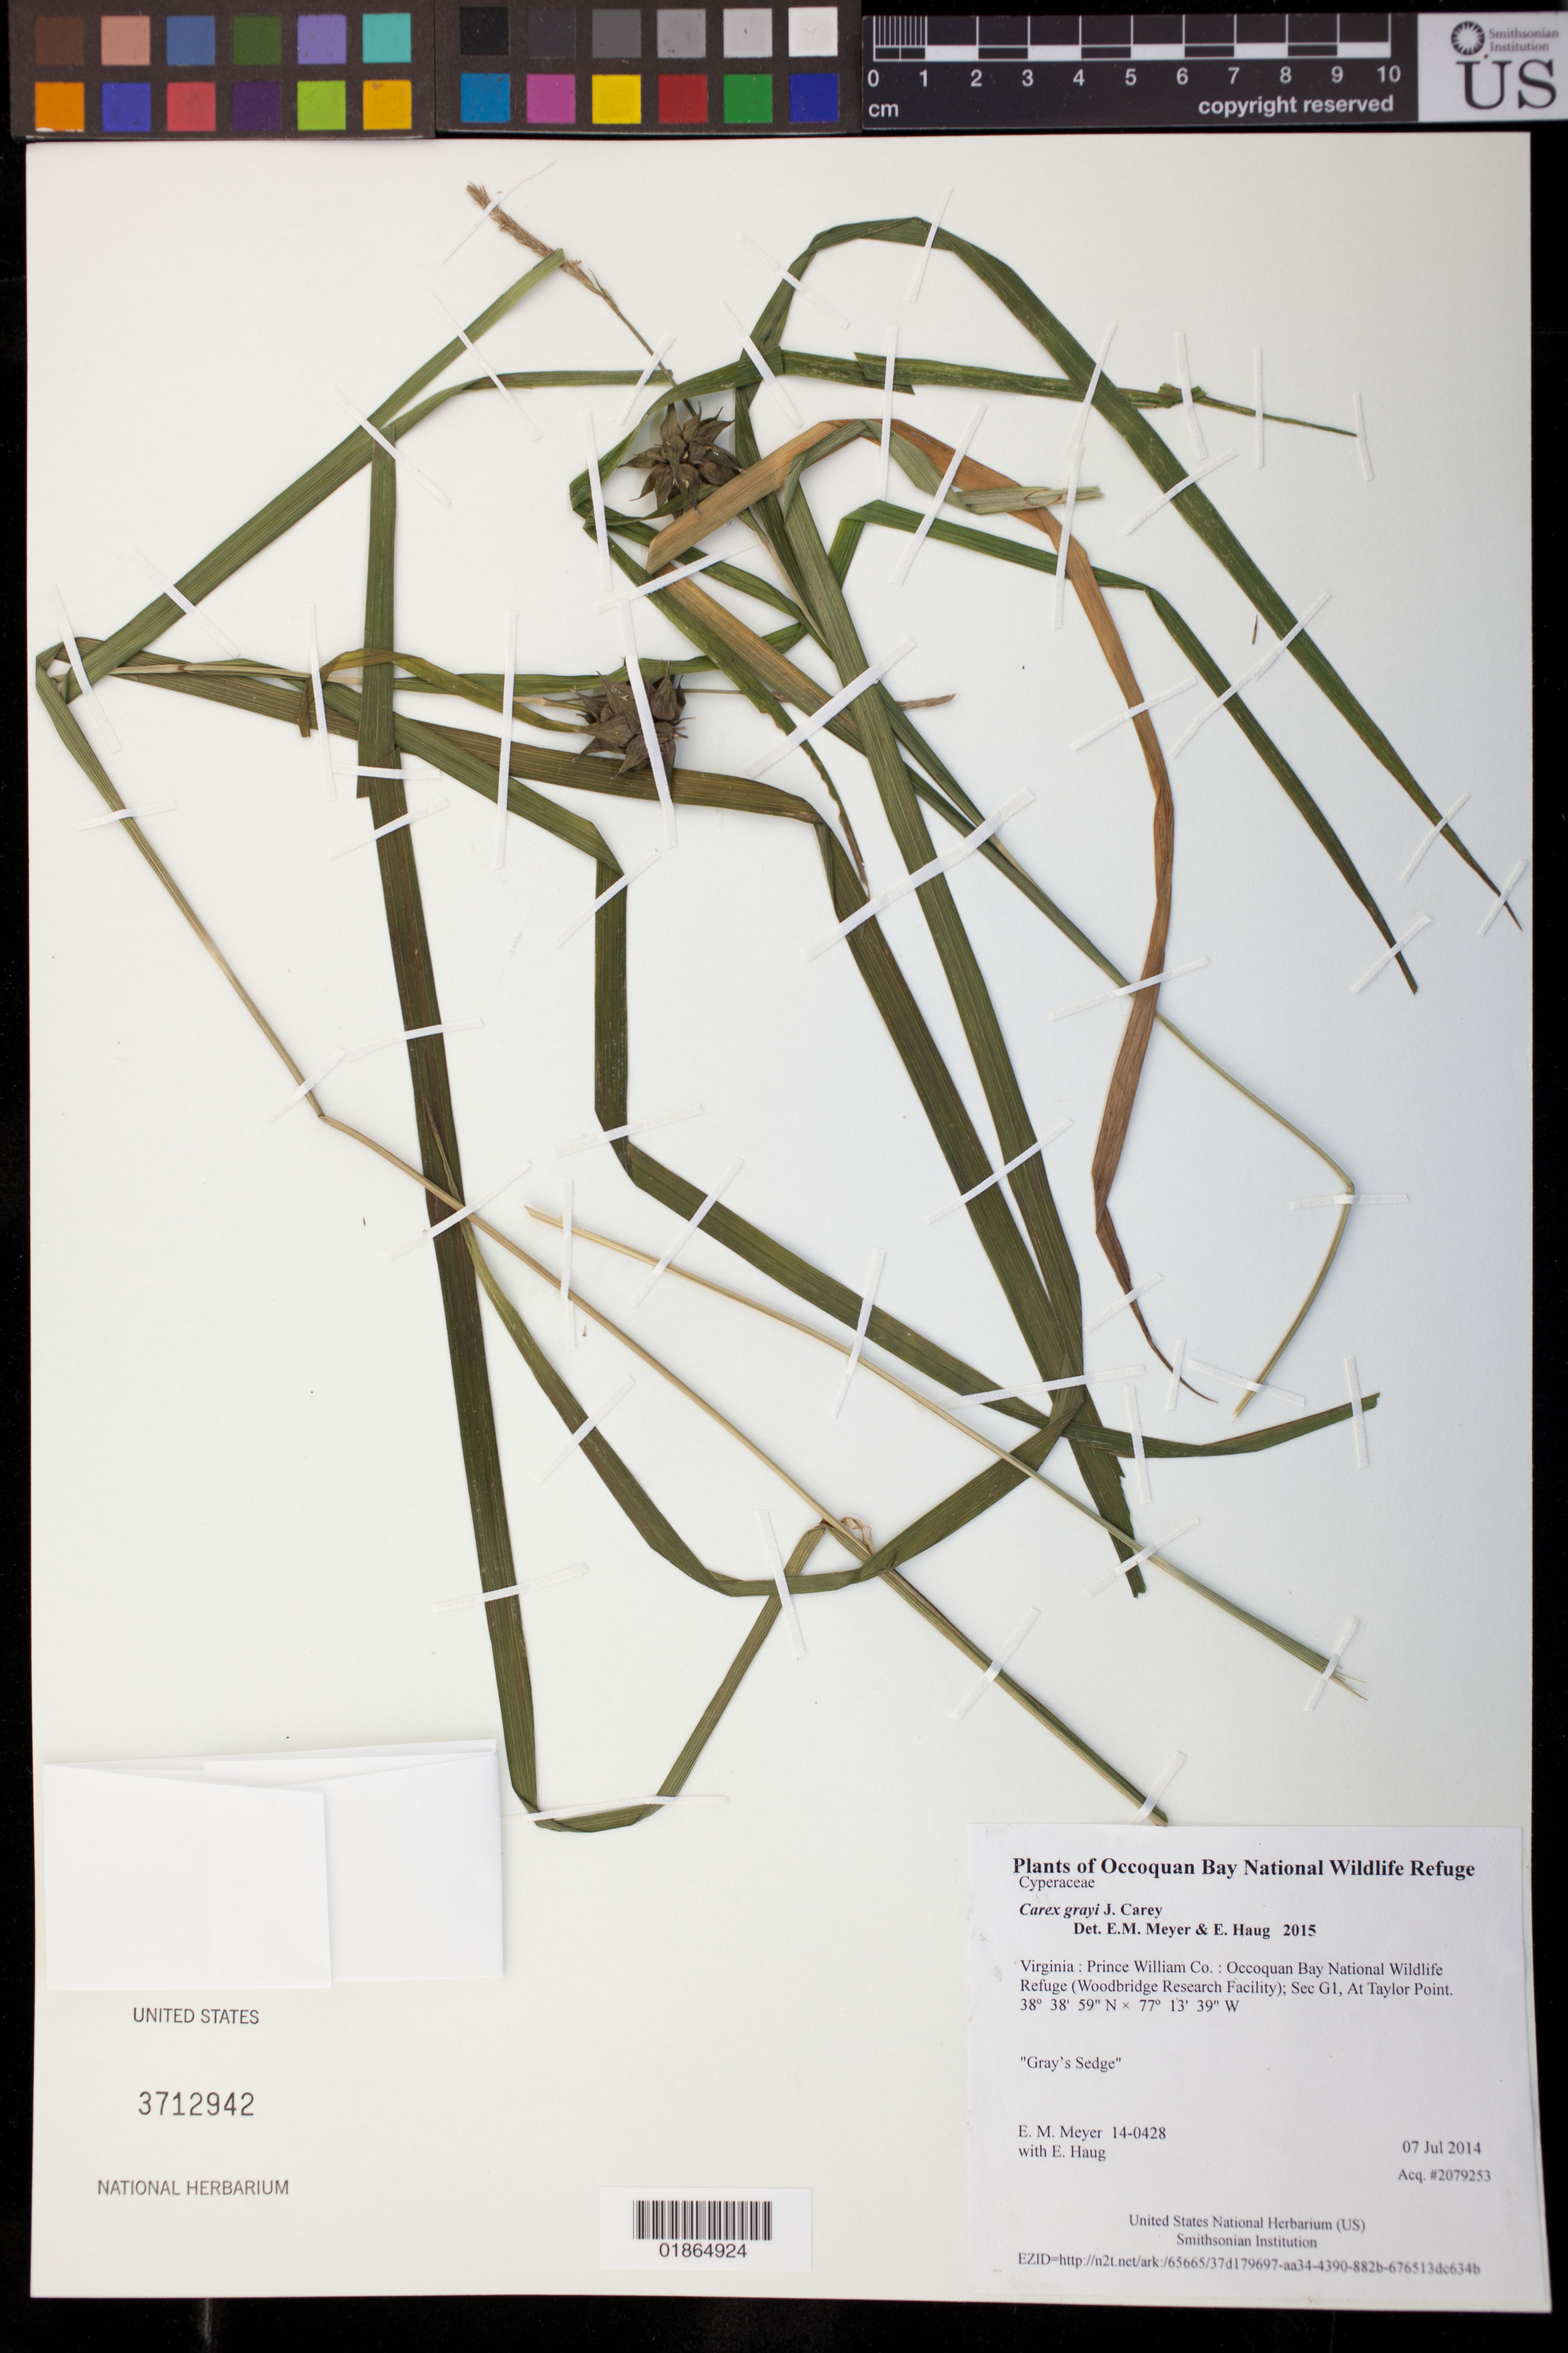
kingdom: Plantae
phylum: Tracheophyta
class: Liliopsida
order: Poales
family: Cyperaceae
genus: Carex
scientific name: Carex grayi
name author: J. Carey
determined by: Meyer, E. M.; Haug, E.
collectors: E. M. Meyer & E. Haug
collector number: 14-0428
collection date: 2014-07-07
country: United States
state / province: Virginia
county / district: Prince William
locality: Occoquan Bay National Wildlife Refuge (Woodbridge Research Facility); Sec G1, At Taylor Point.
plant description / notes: Gray's Sedge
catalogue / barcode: US 3712942